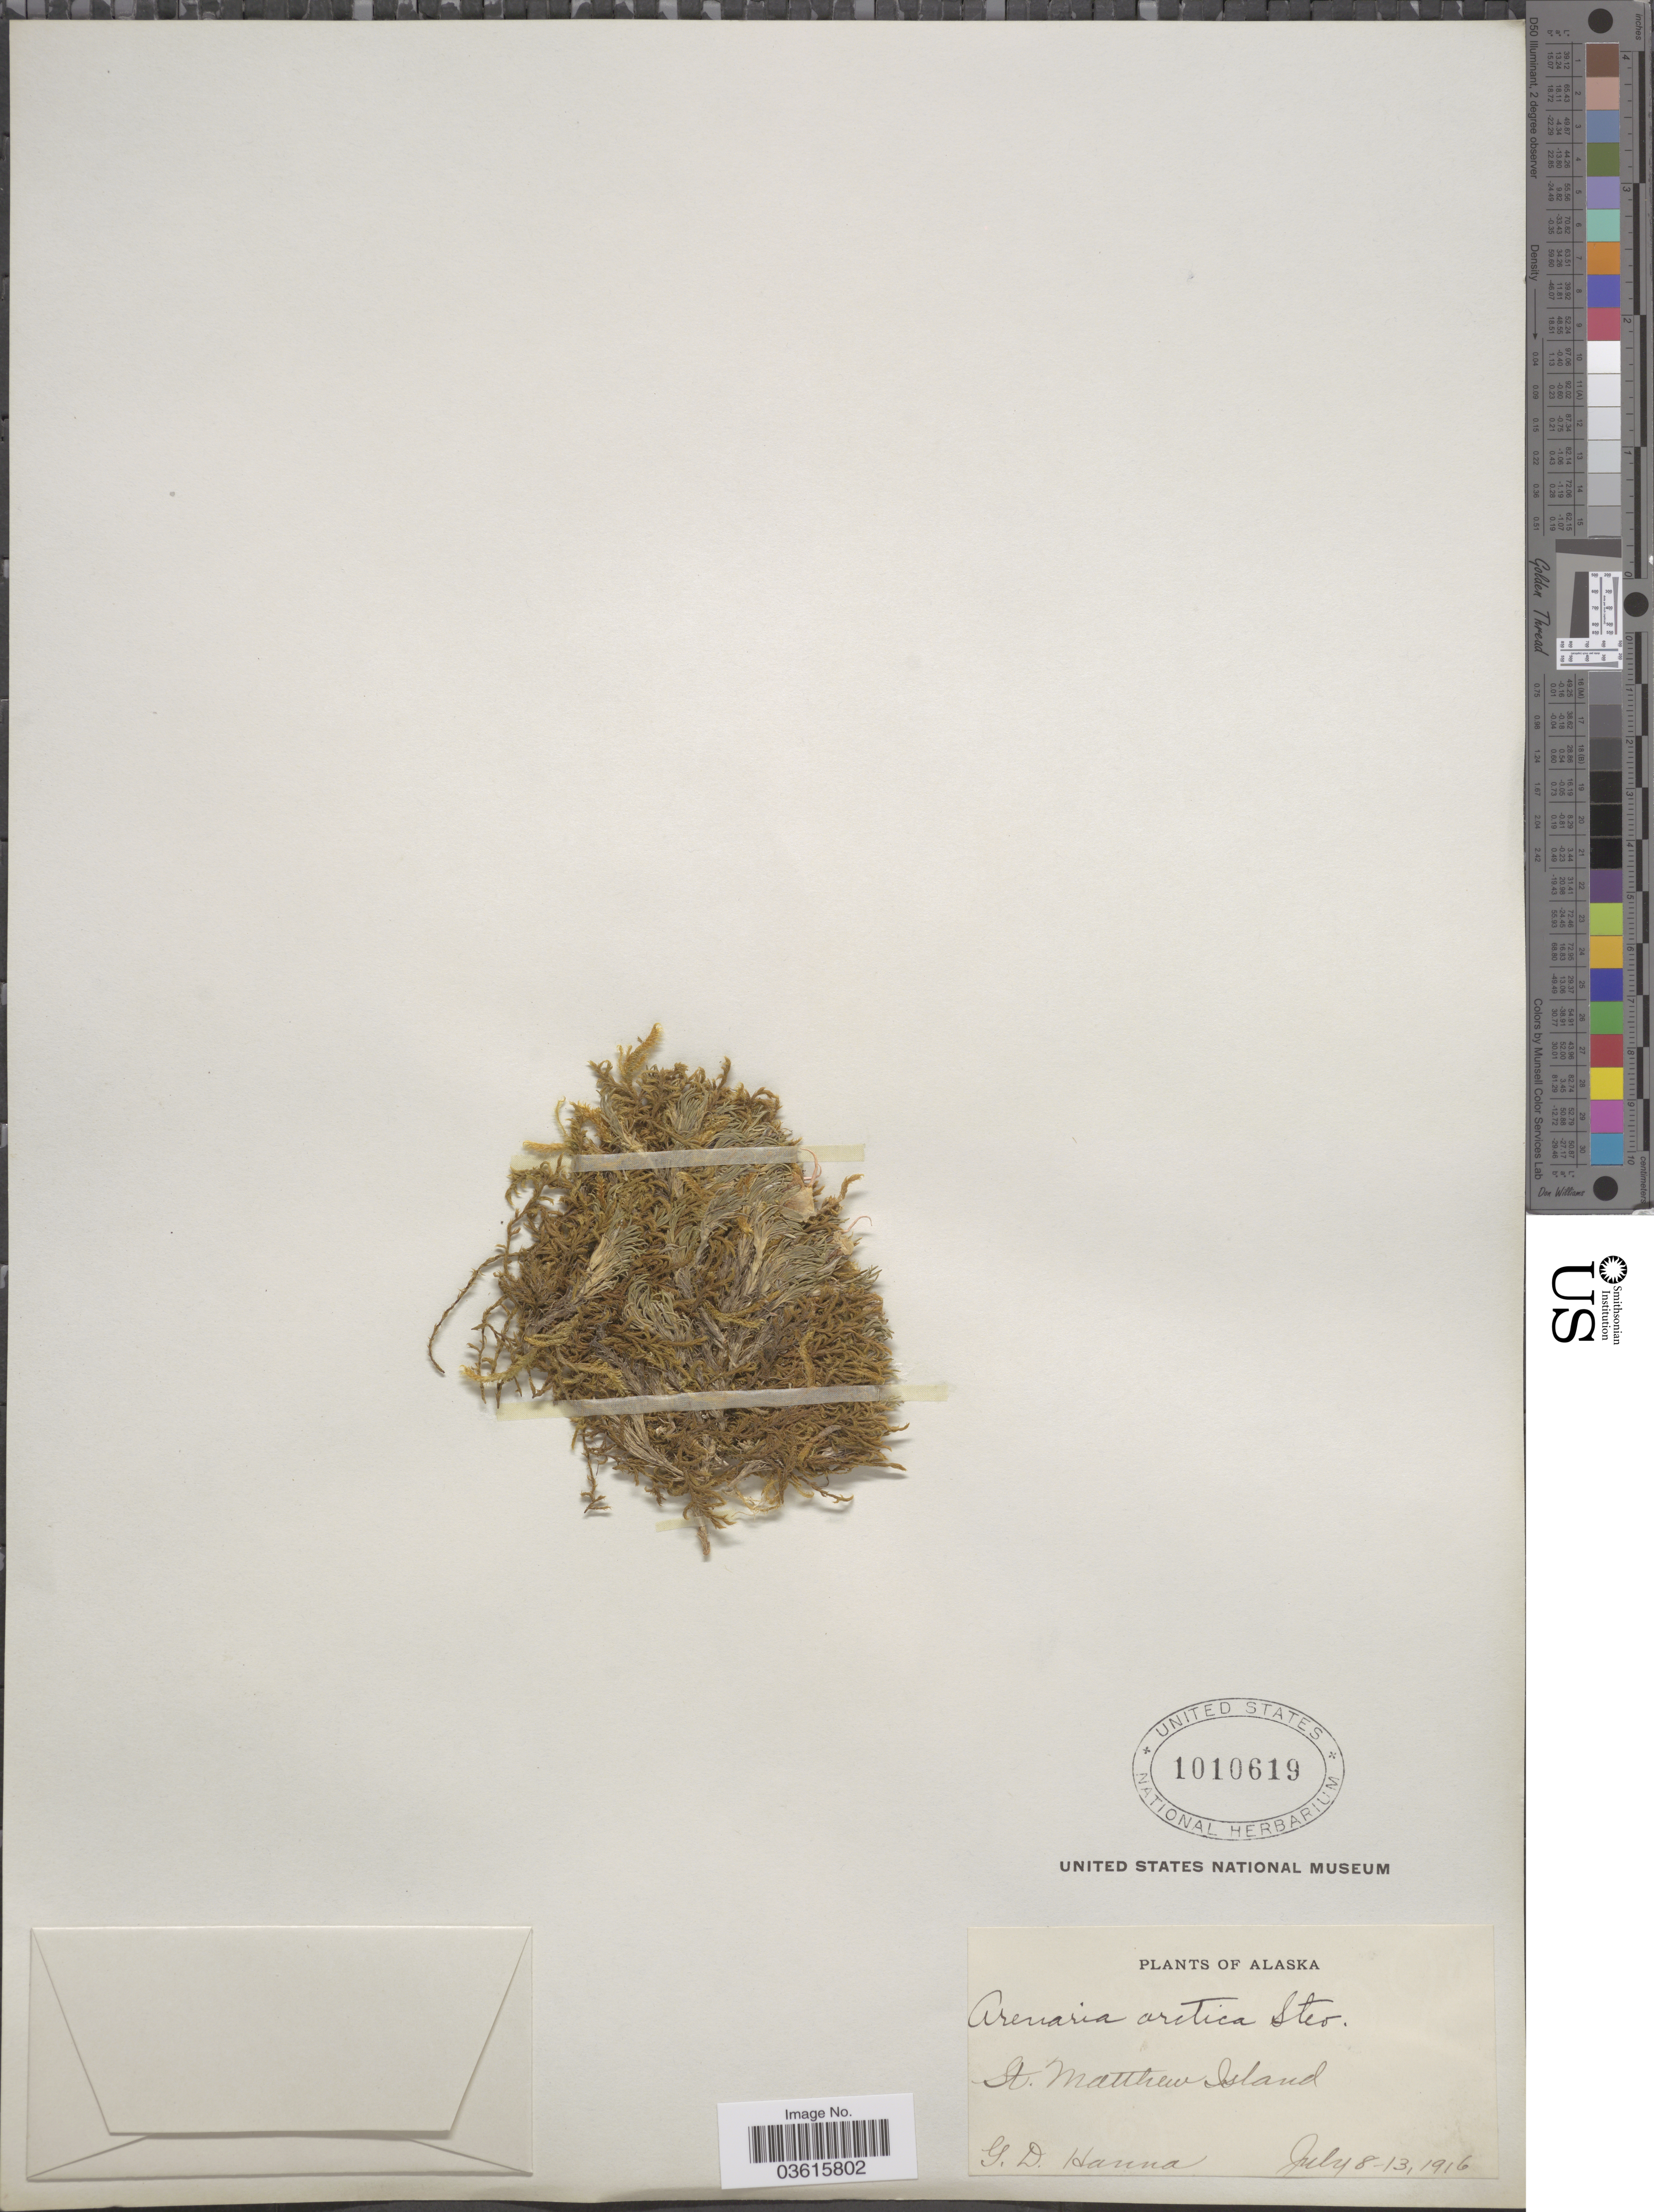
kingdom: Plantae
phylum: Tracheophyta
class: Magnoliopsida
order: Caryophyllales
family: Caryophyllaceae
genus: Cherleria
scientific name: Cherleria arctica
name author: (Steven ex Ser.) A.J. Moore & Dillenb.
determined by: Strong, M. T., (US), Smithsonian Institution - National Museum of Natural History (UNITED STATES)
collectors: G. D. Hanna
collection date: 1916-07-08/1916-07-13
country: United States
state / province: Alaska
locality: St. Matthew Island.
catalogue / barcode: US 1010619